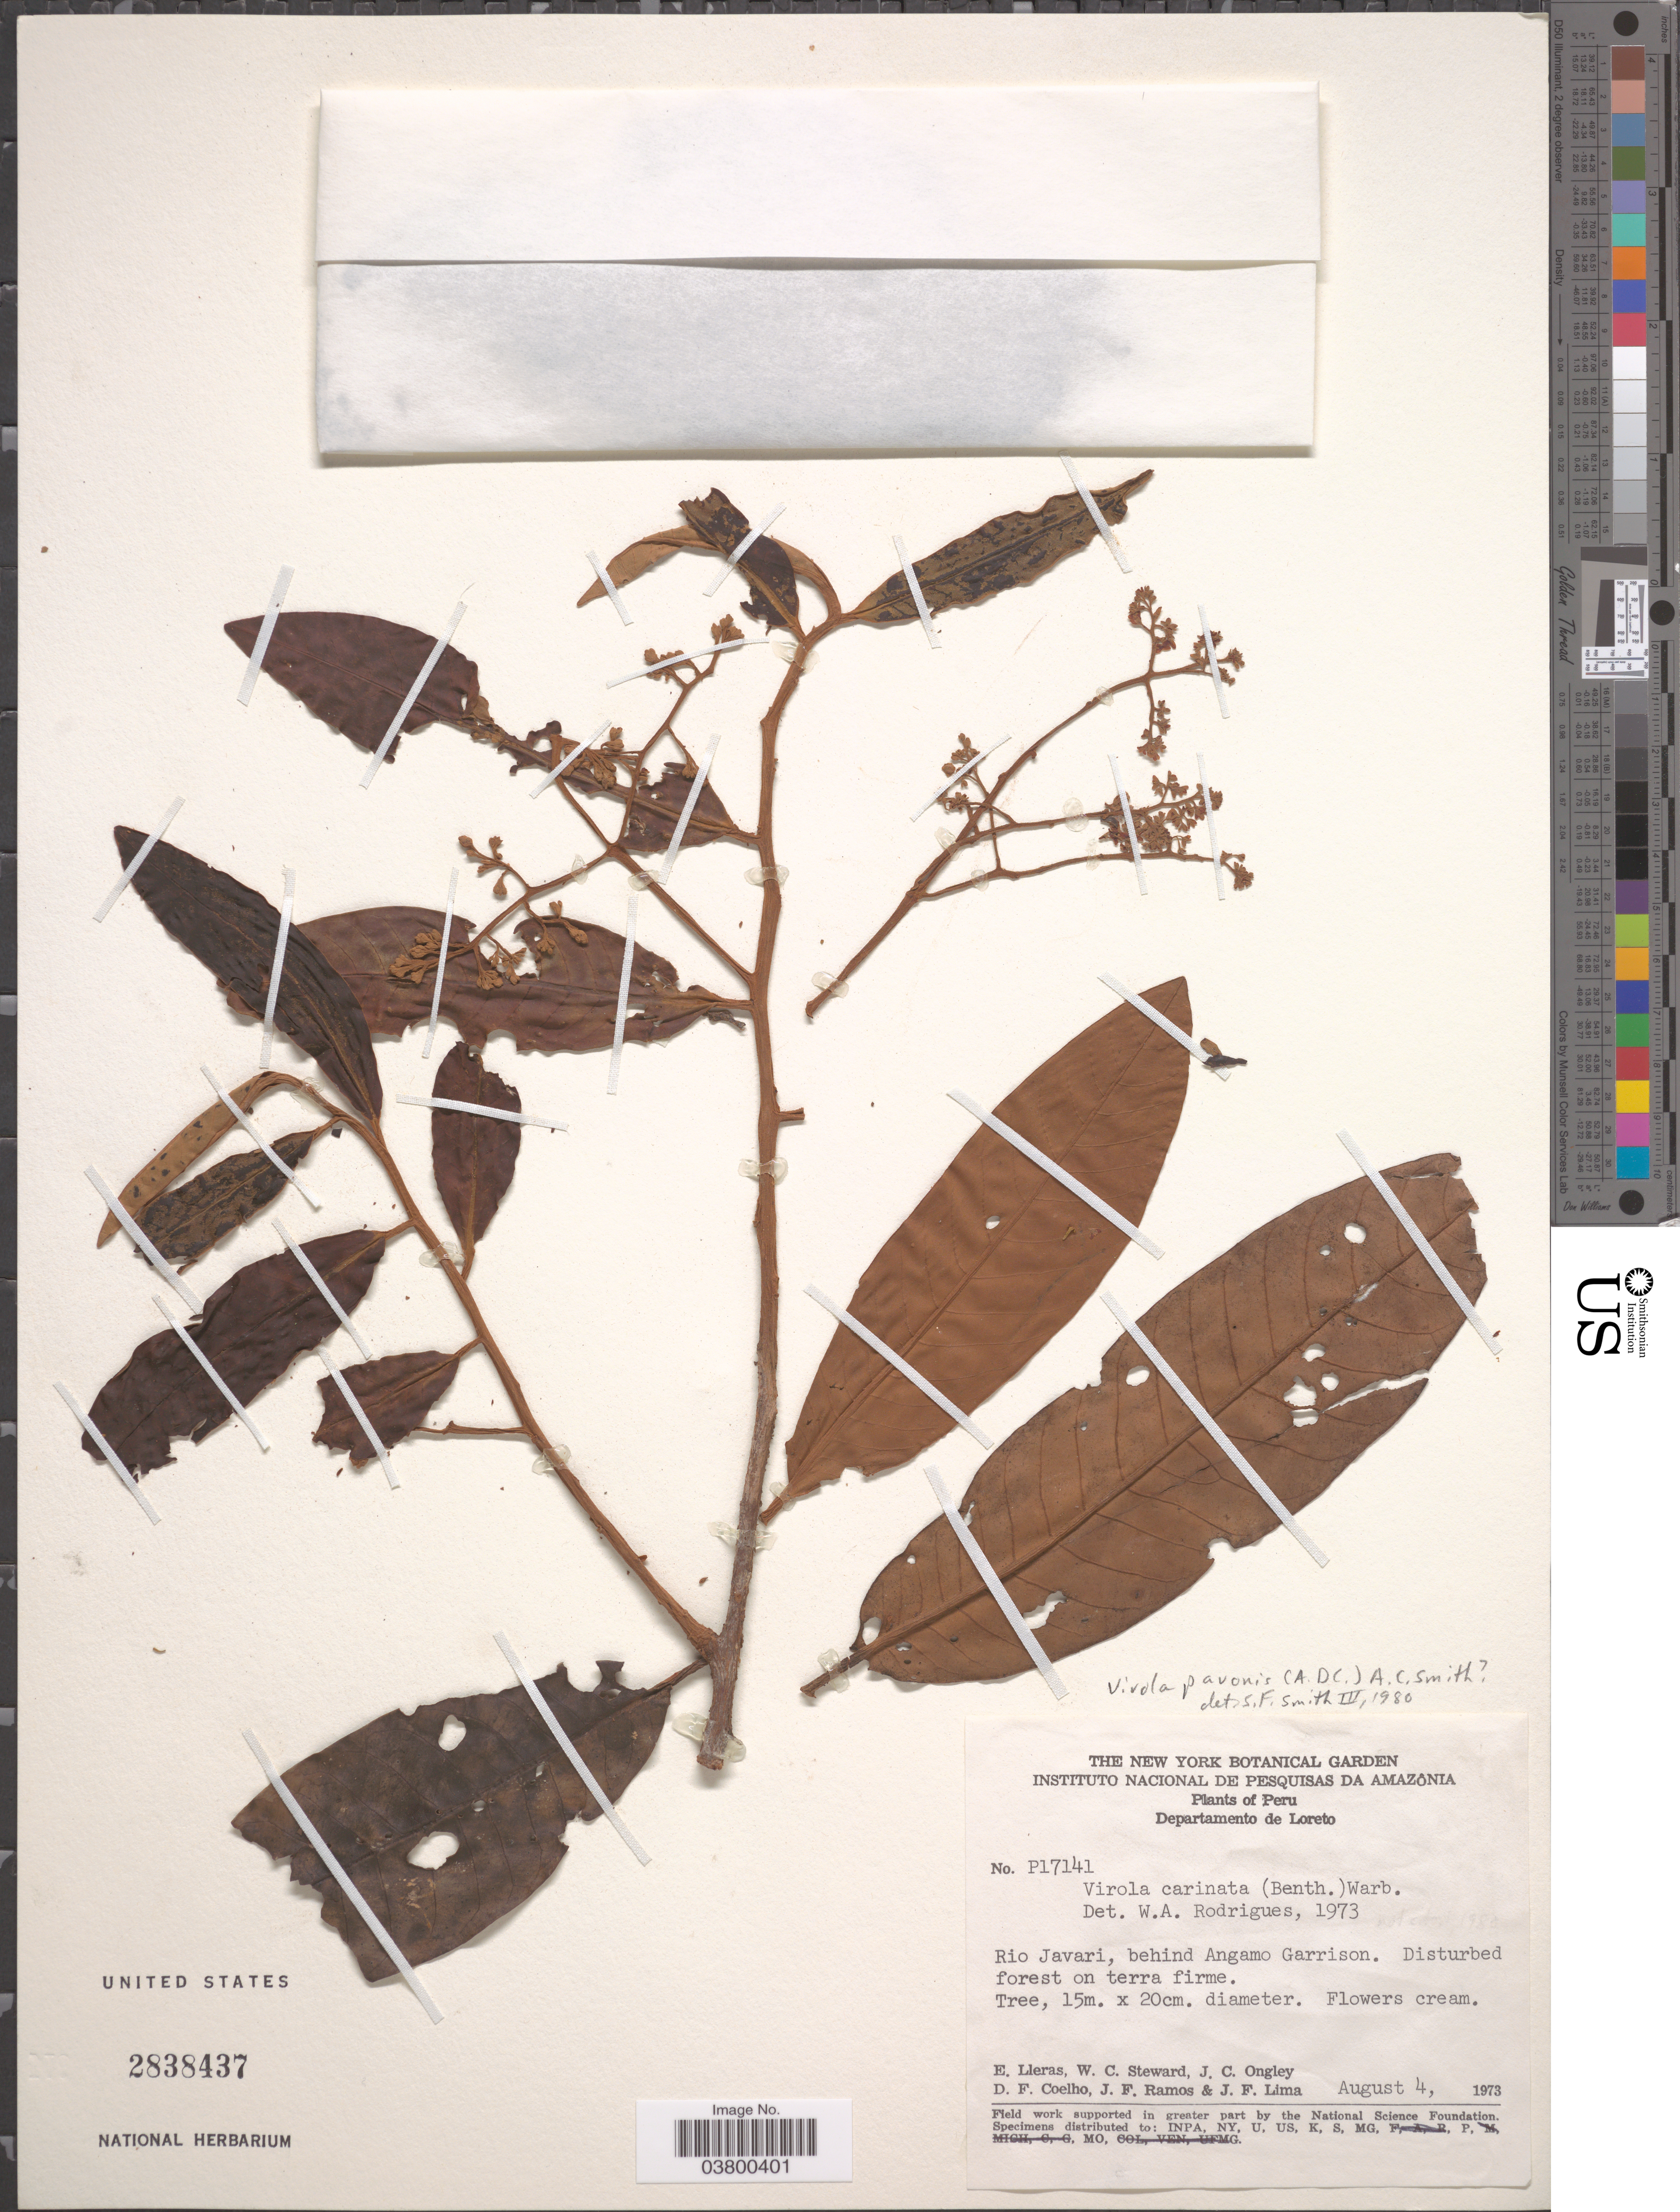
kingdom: Plantae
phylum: Tracheophyta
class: Magnoliopsida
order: Magnoliales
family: Myristicaceae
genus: Virola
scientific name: Virola pavonis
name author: (A. DC.) A.C. Sm.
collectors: E. Lleras, W. C. Steward, J. C. Ongley, D. F. Coêlho & et al.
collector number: P17141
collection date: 1973-08-04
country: Peru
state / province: Loreto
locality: Departamento de Loreto. Rio Javari, behind Angamo Garrison.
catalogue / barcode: US 2838437